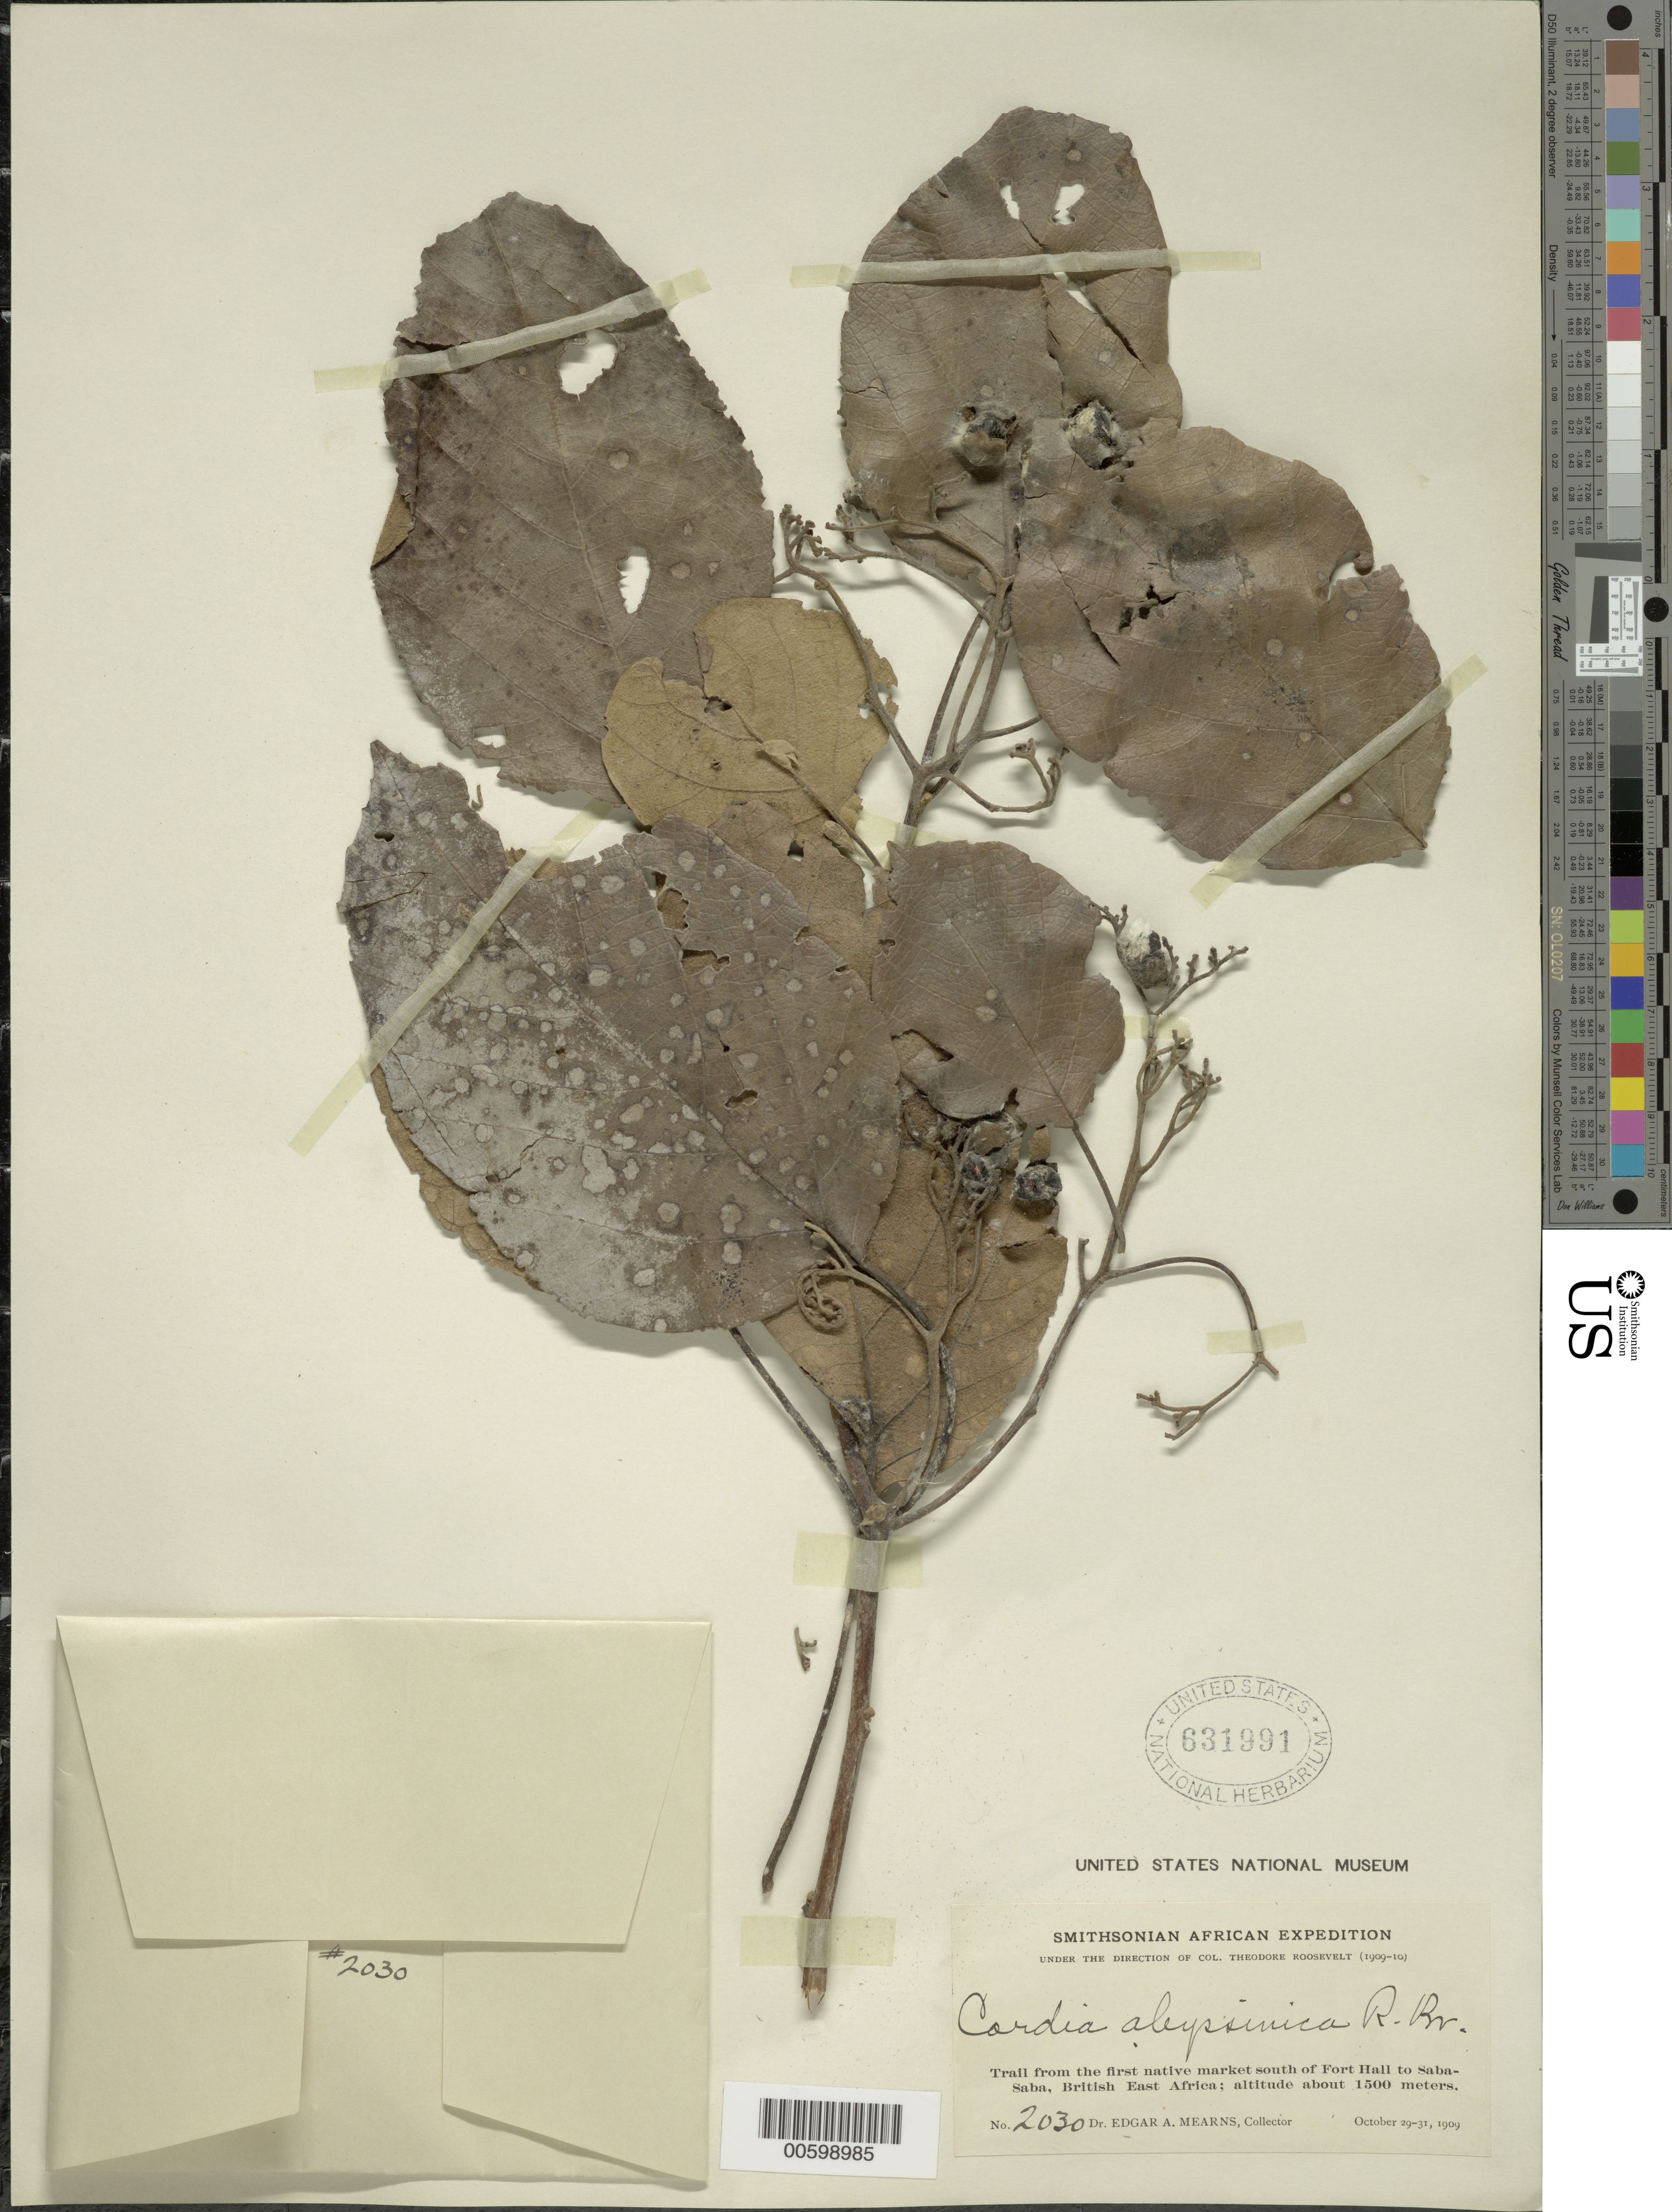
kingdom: Plantae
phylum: Tracheophyta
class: Magnoliopsida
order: Boraginales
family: Cordiaceae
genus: Cordia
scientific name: Cordia abyssinica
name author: R. Br.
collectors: E. A. Mearns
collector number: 2030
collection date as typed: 29 Oct 1909 to 31 Oct 1909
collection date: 1909-10-29/1909-10-31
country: Kenya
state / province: Murang'a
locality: Trail from the native market south of fort Hall to Saba Saba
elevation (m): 1500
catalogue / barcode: US 631991